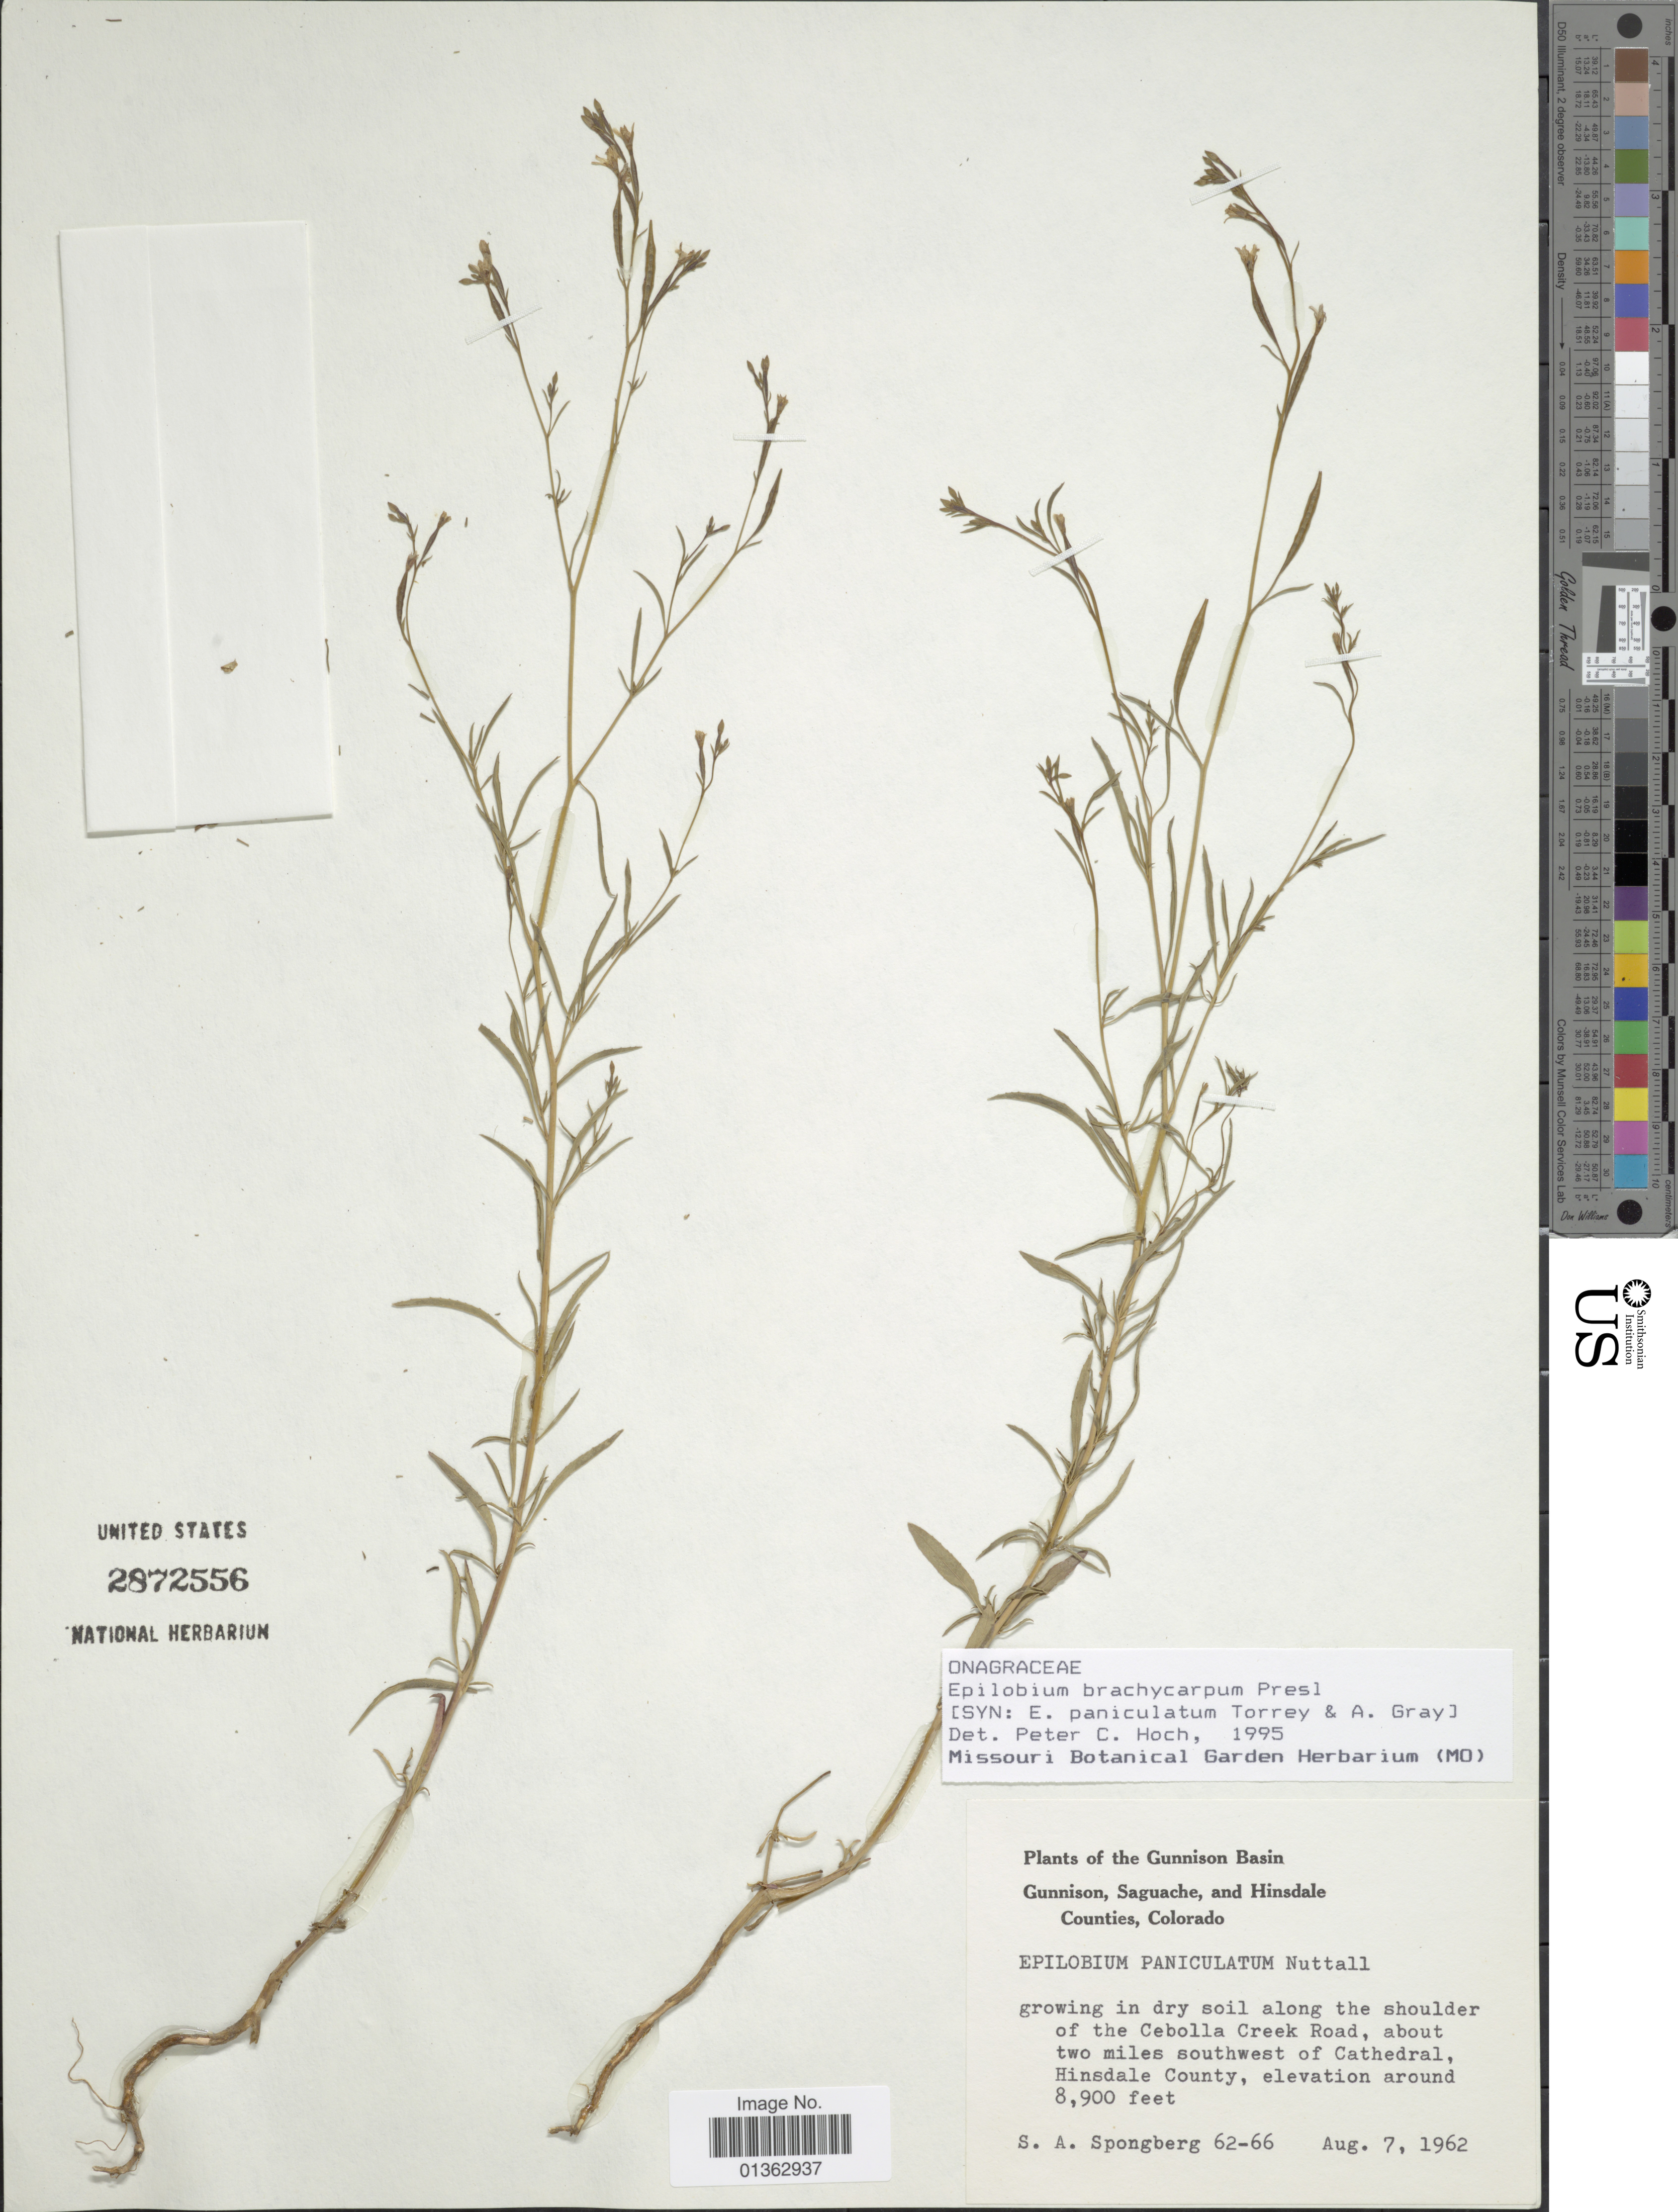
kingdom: Plantae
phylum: Tracheophyta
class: Magnoliopsida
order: Myrtales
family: Onagraceae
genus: Epilobium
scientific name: Epilobium brachycarpum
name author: C. Presl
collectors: S. A.Spongberg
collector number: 62-66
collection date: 1962-08-07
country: United States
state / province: Colorado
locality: Gunnison, Saguache, and Hinsdale Counties. Growing in dry soil along the shoulder of the Cebolla Creek Road, about two miles southwest of Cathedral.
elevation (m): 2713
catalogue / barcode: US 2872556